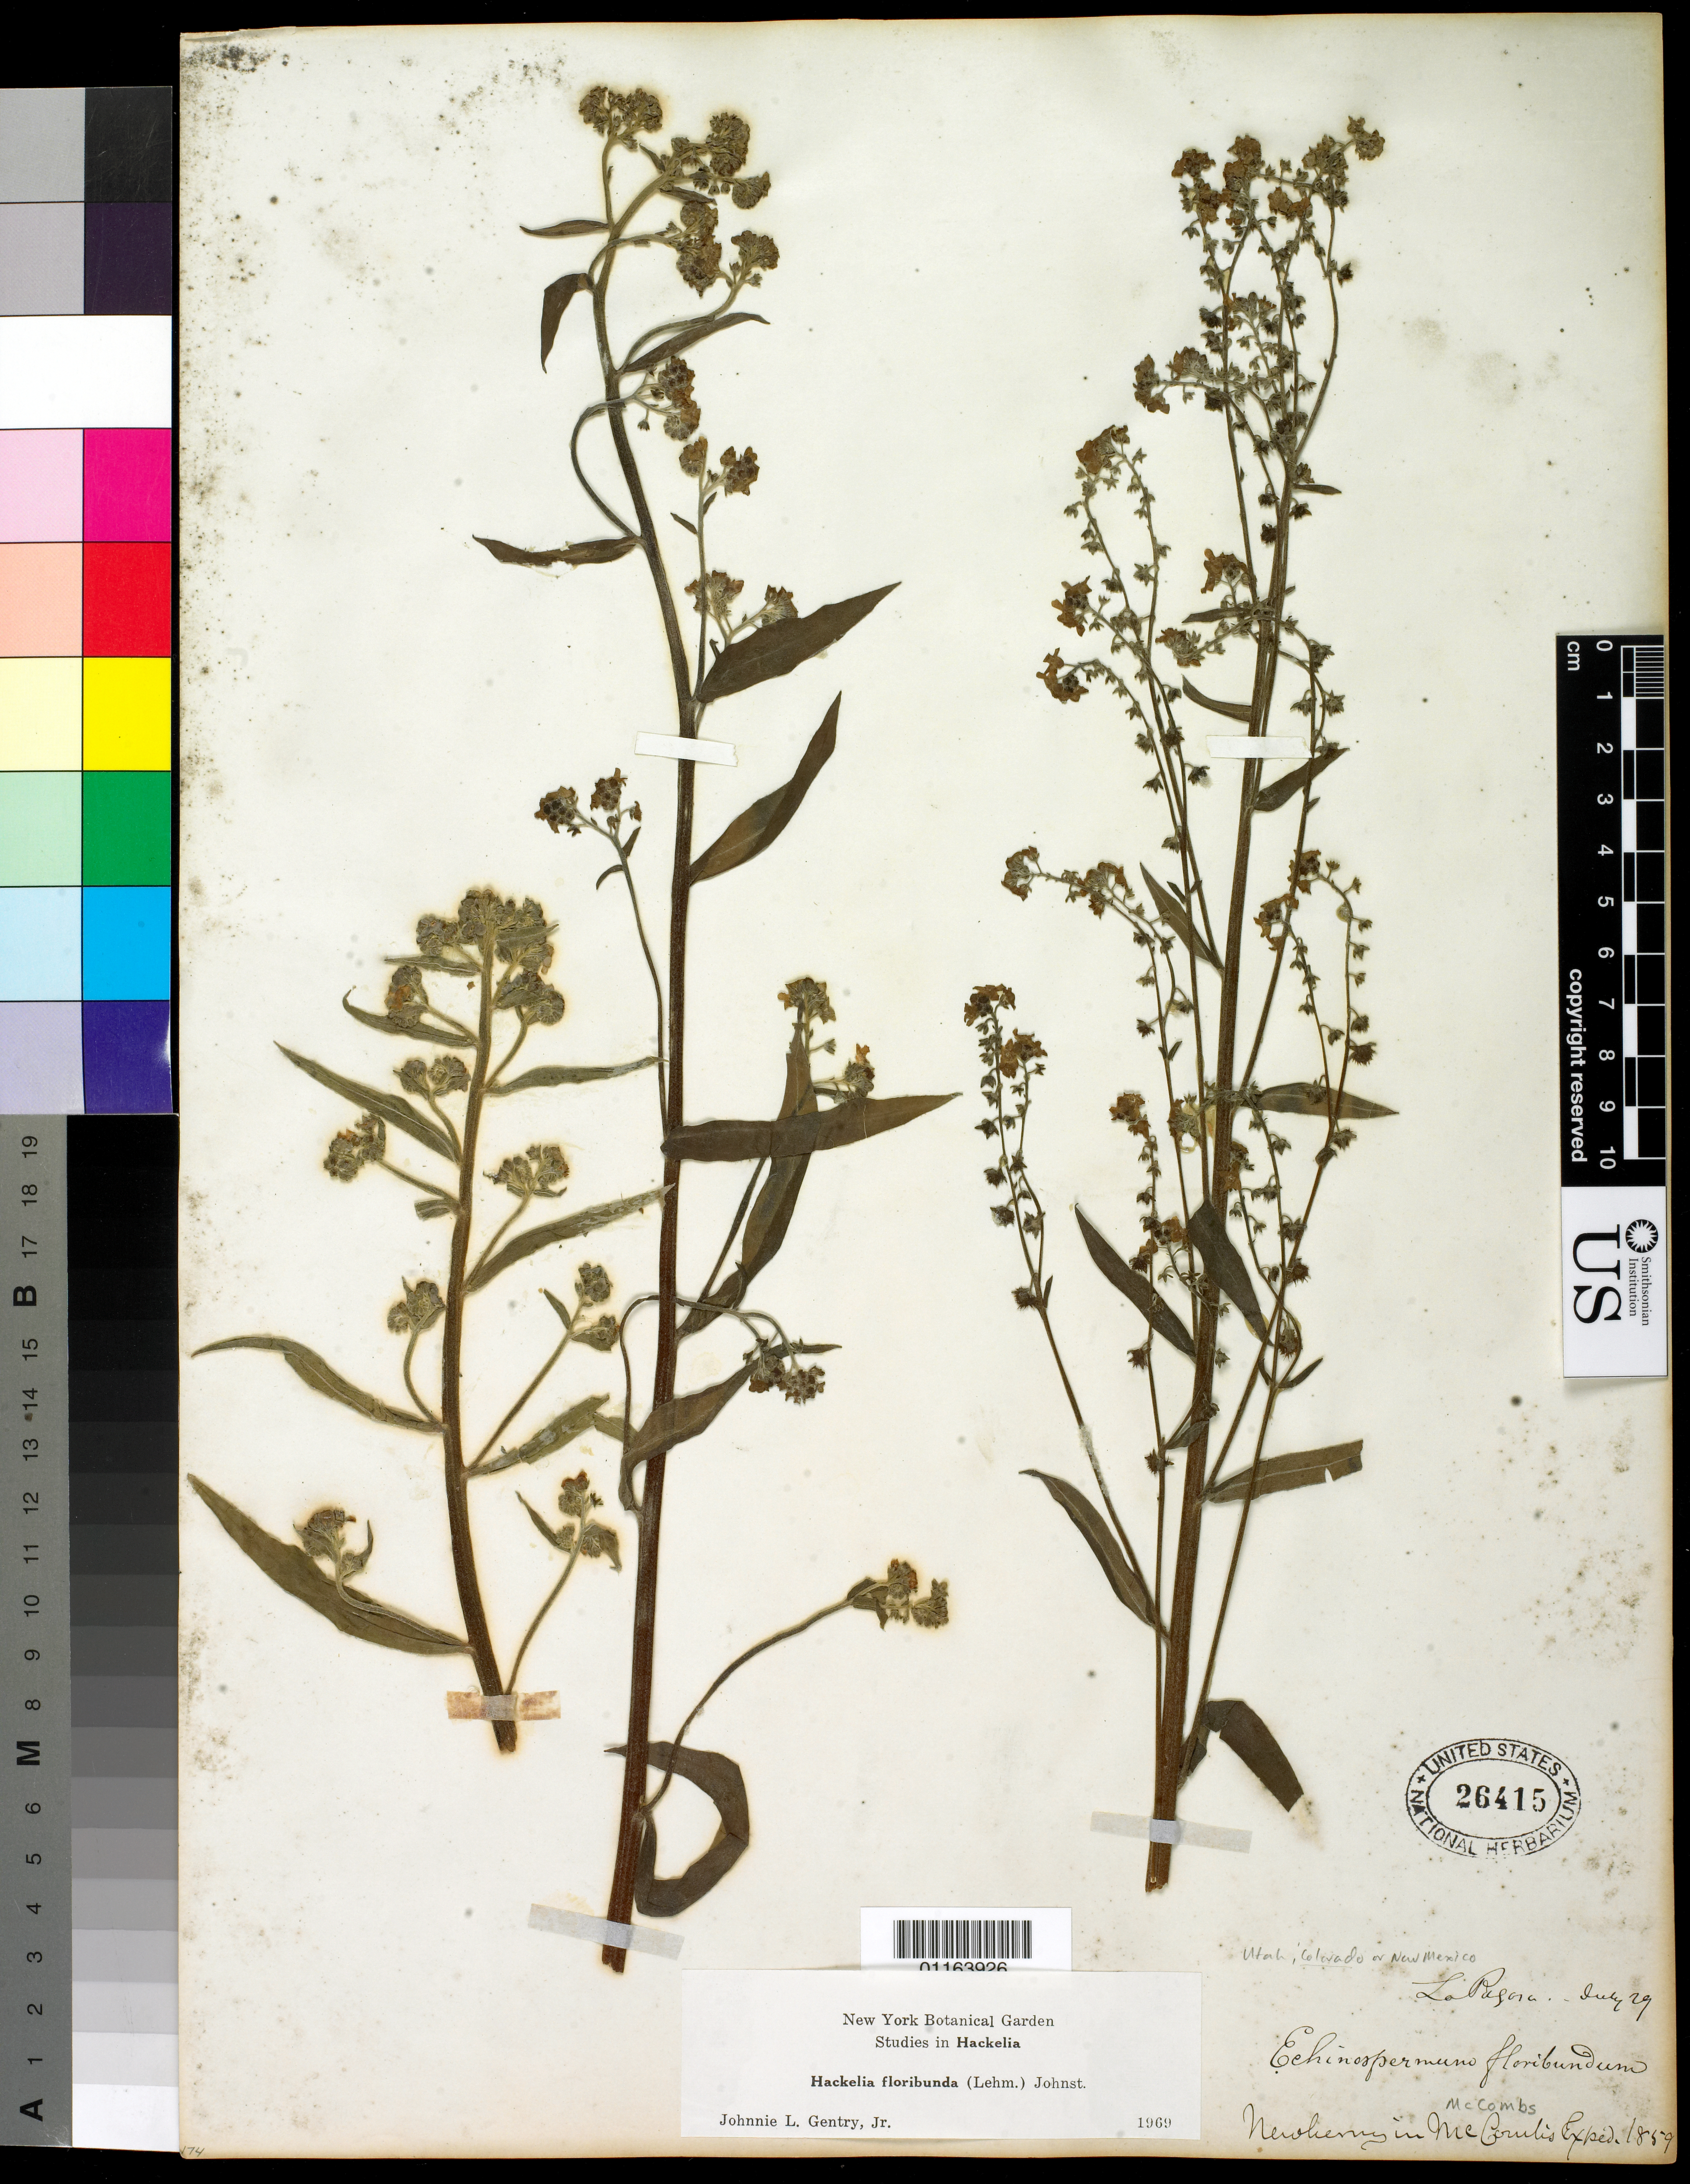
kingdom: Plantae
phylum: Tracheophyta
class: Magnoliopsida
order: Boraginales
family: Boraginaceae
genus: Hackelia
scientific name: Hackelia floribunda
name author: (Lehm.) I.M. Johnst.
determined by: Gentry, J. L.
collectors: -. Newberry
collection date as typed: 29 Jul 1859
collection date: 1859-07-29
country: United States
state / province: Colorado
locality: La Pagosa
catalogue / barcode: US 26415